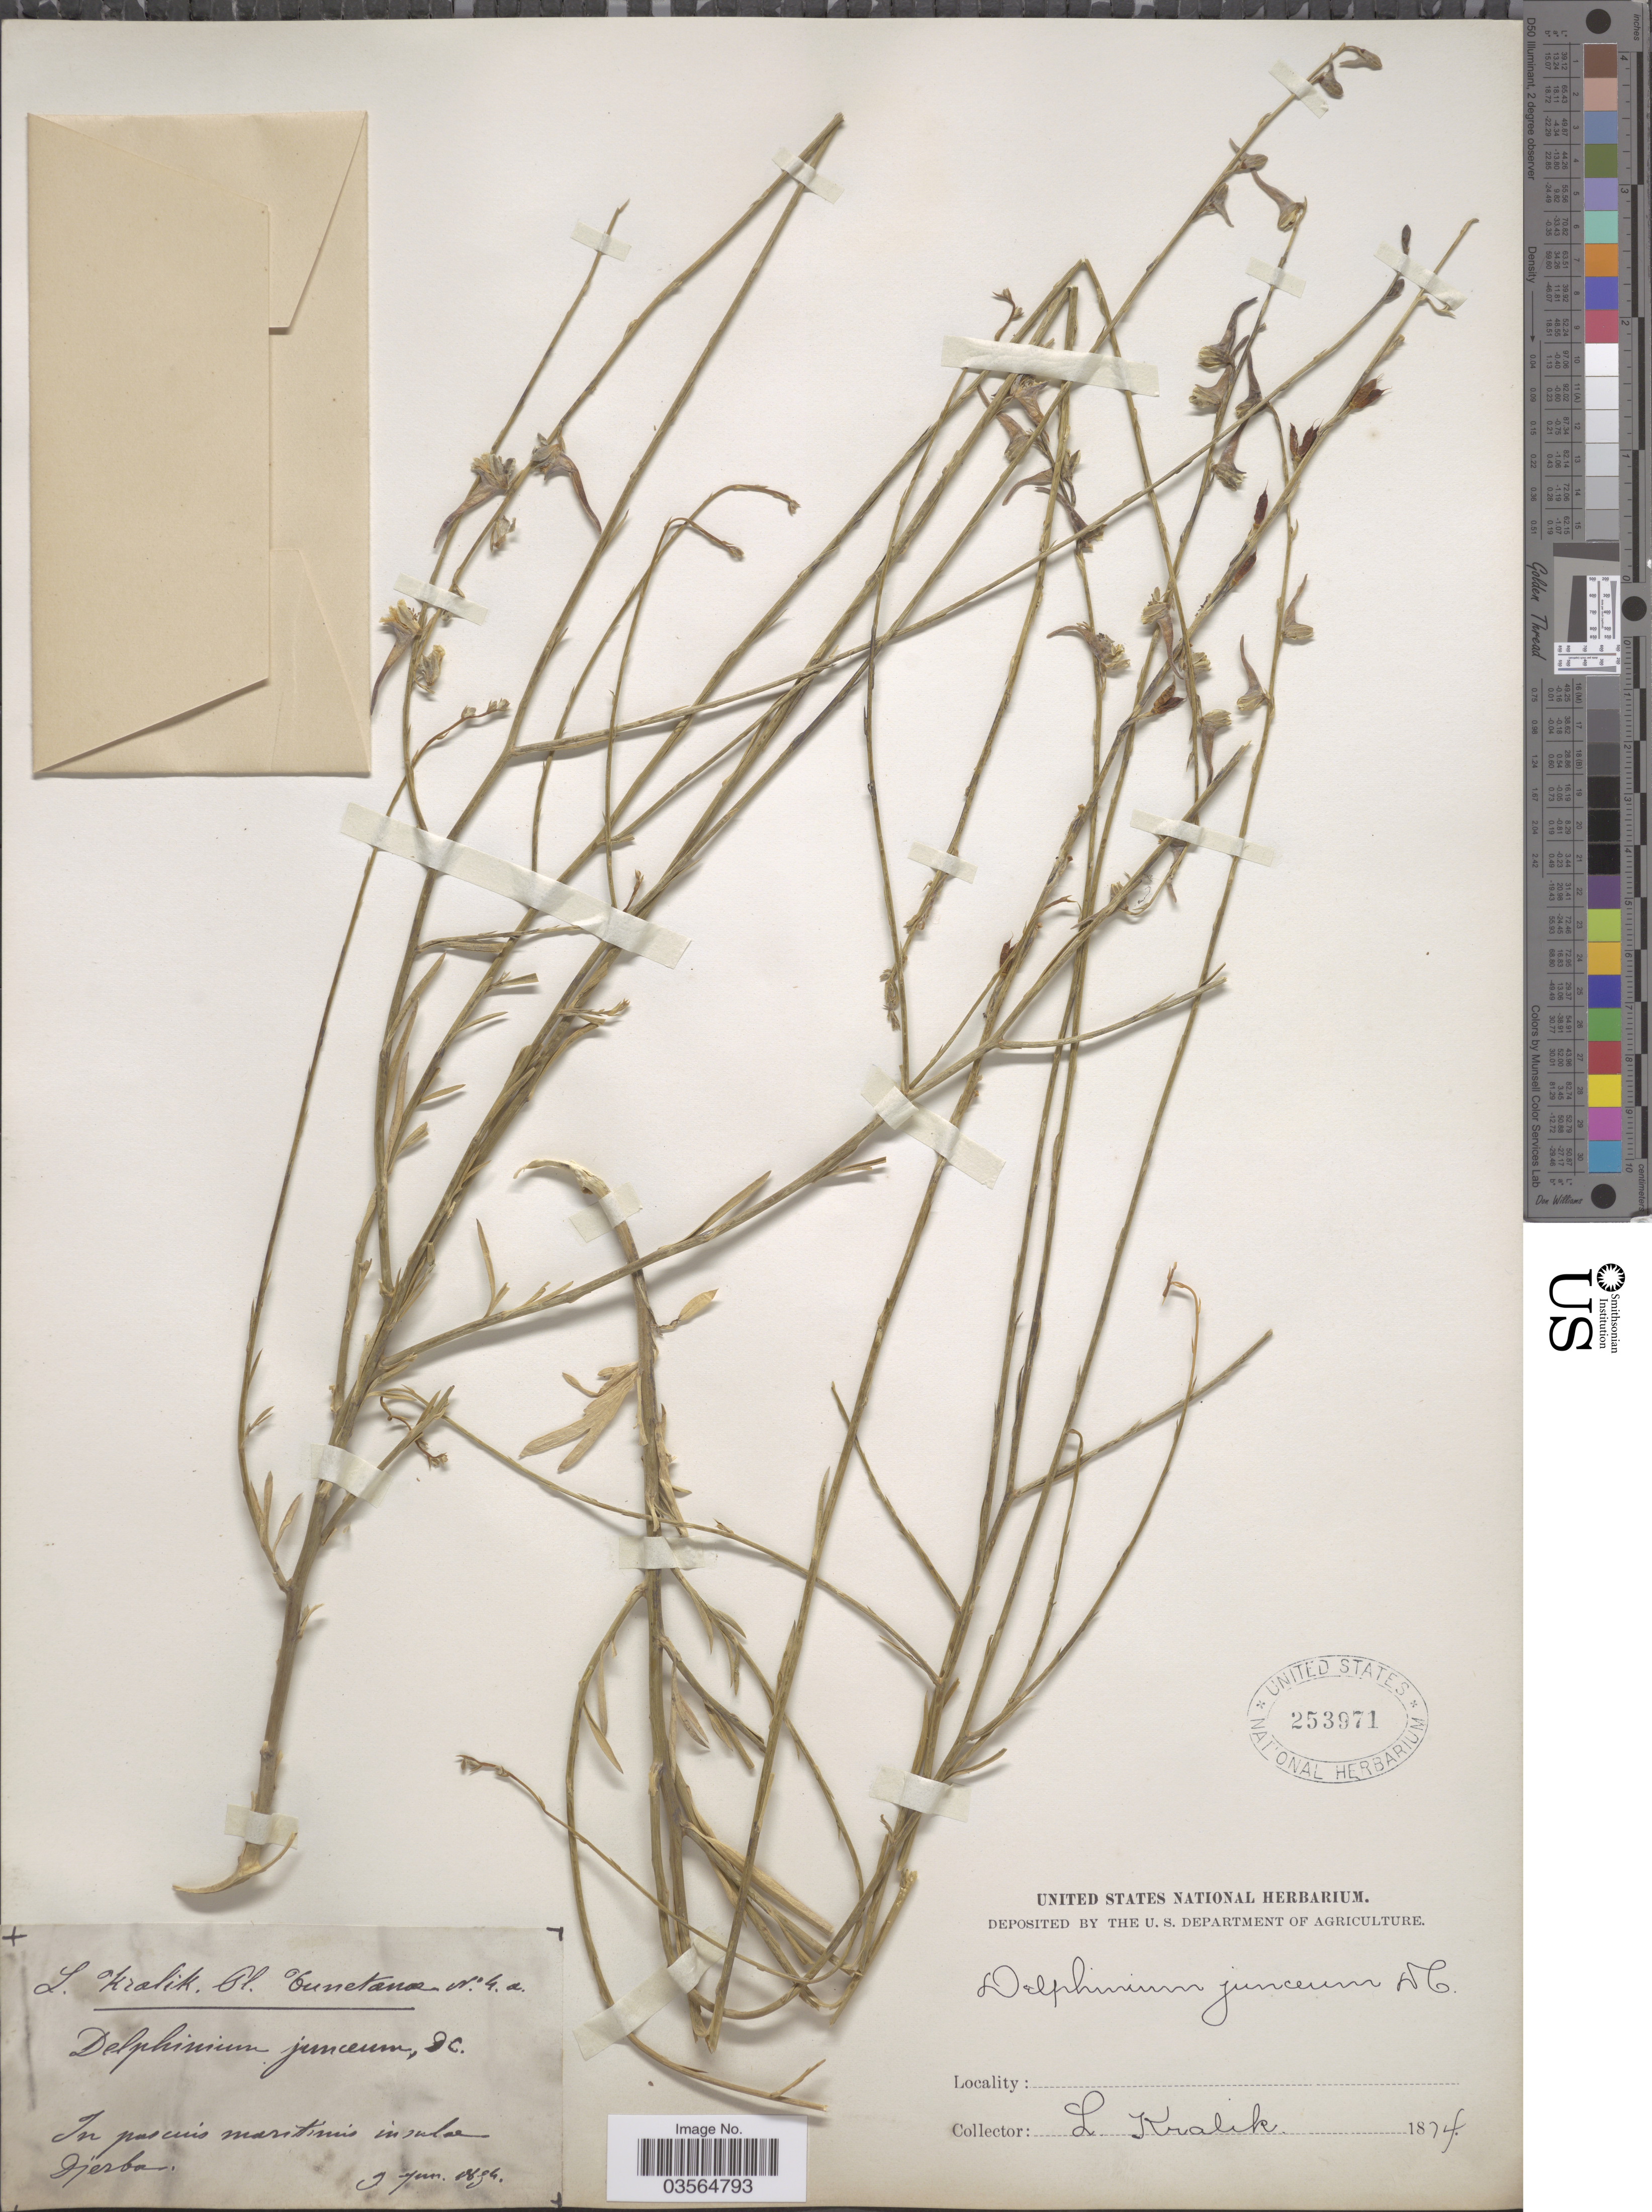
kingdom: Plantae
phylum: Tracheophyta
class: Magnoliopsida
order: Ranunculales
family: Ranunculaceae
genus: Delphinium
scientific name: Delphinium balansae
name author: Boiss. & Reut.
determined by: Du Pasquier, P.-E.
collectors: L. Kralik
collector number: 4.a.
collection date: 1874-06-09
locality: In pascuis marittimis in sulae [interpreted] Djerba.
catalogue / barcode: US 253971